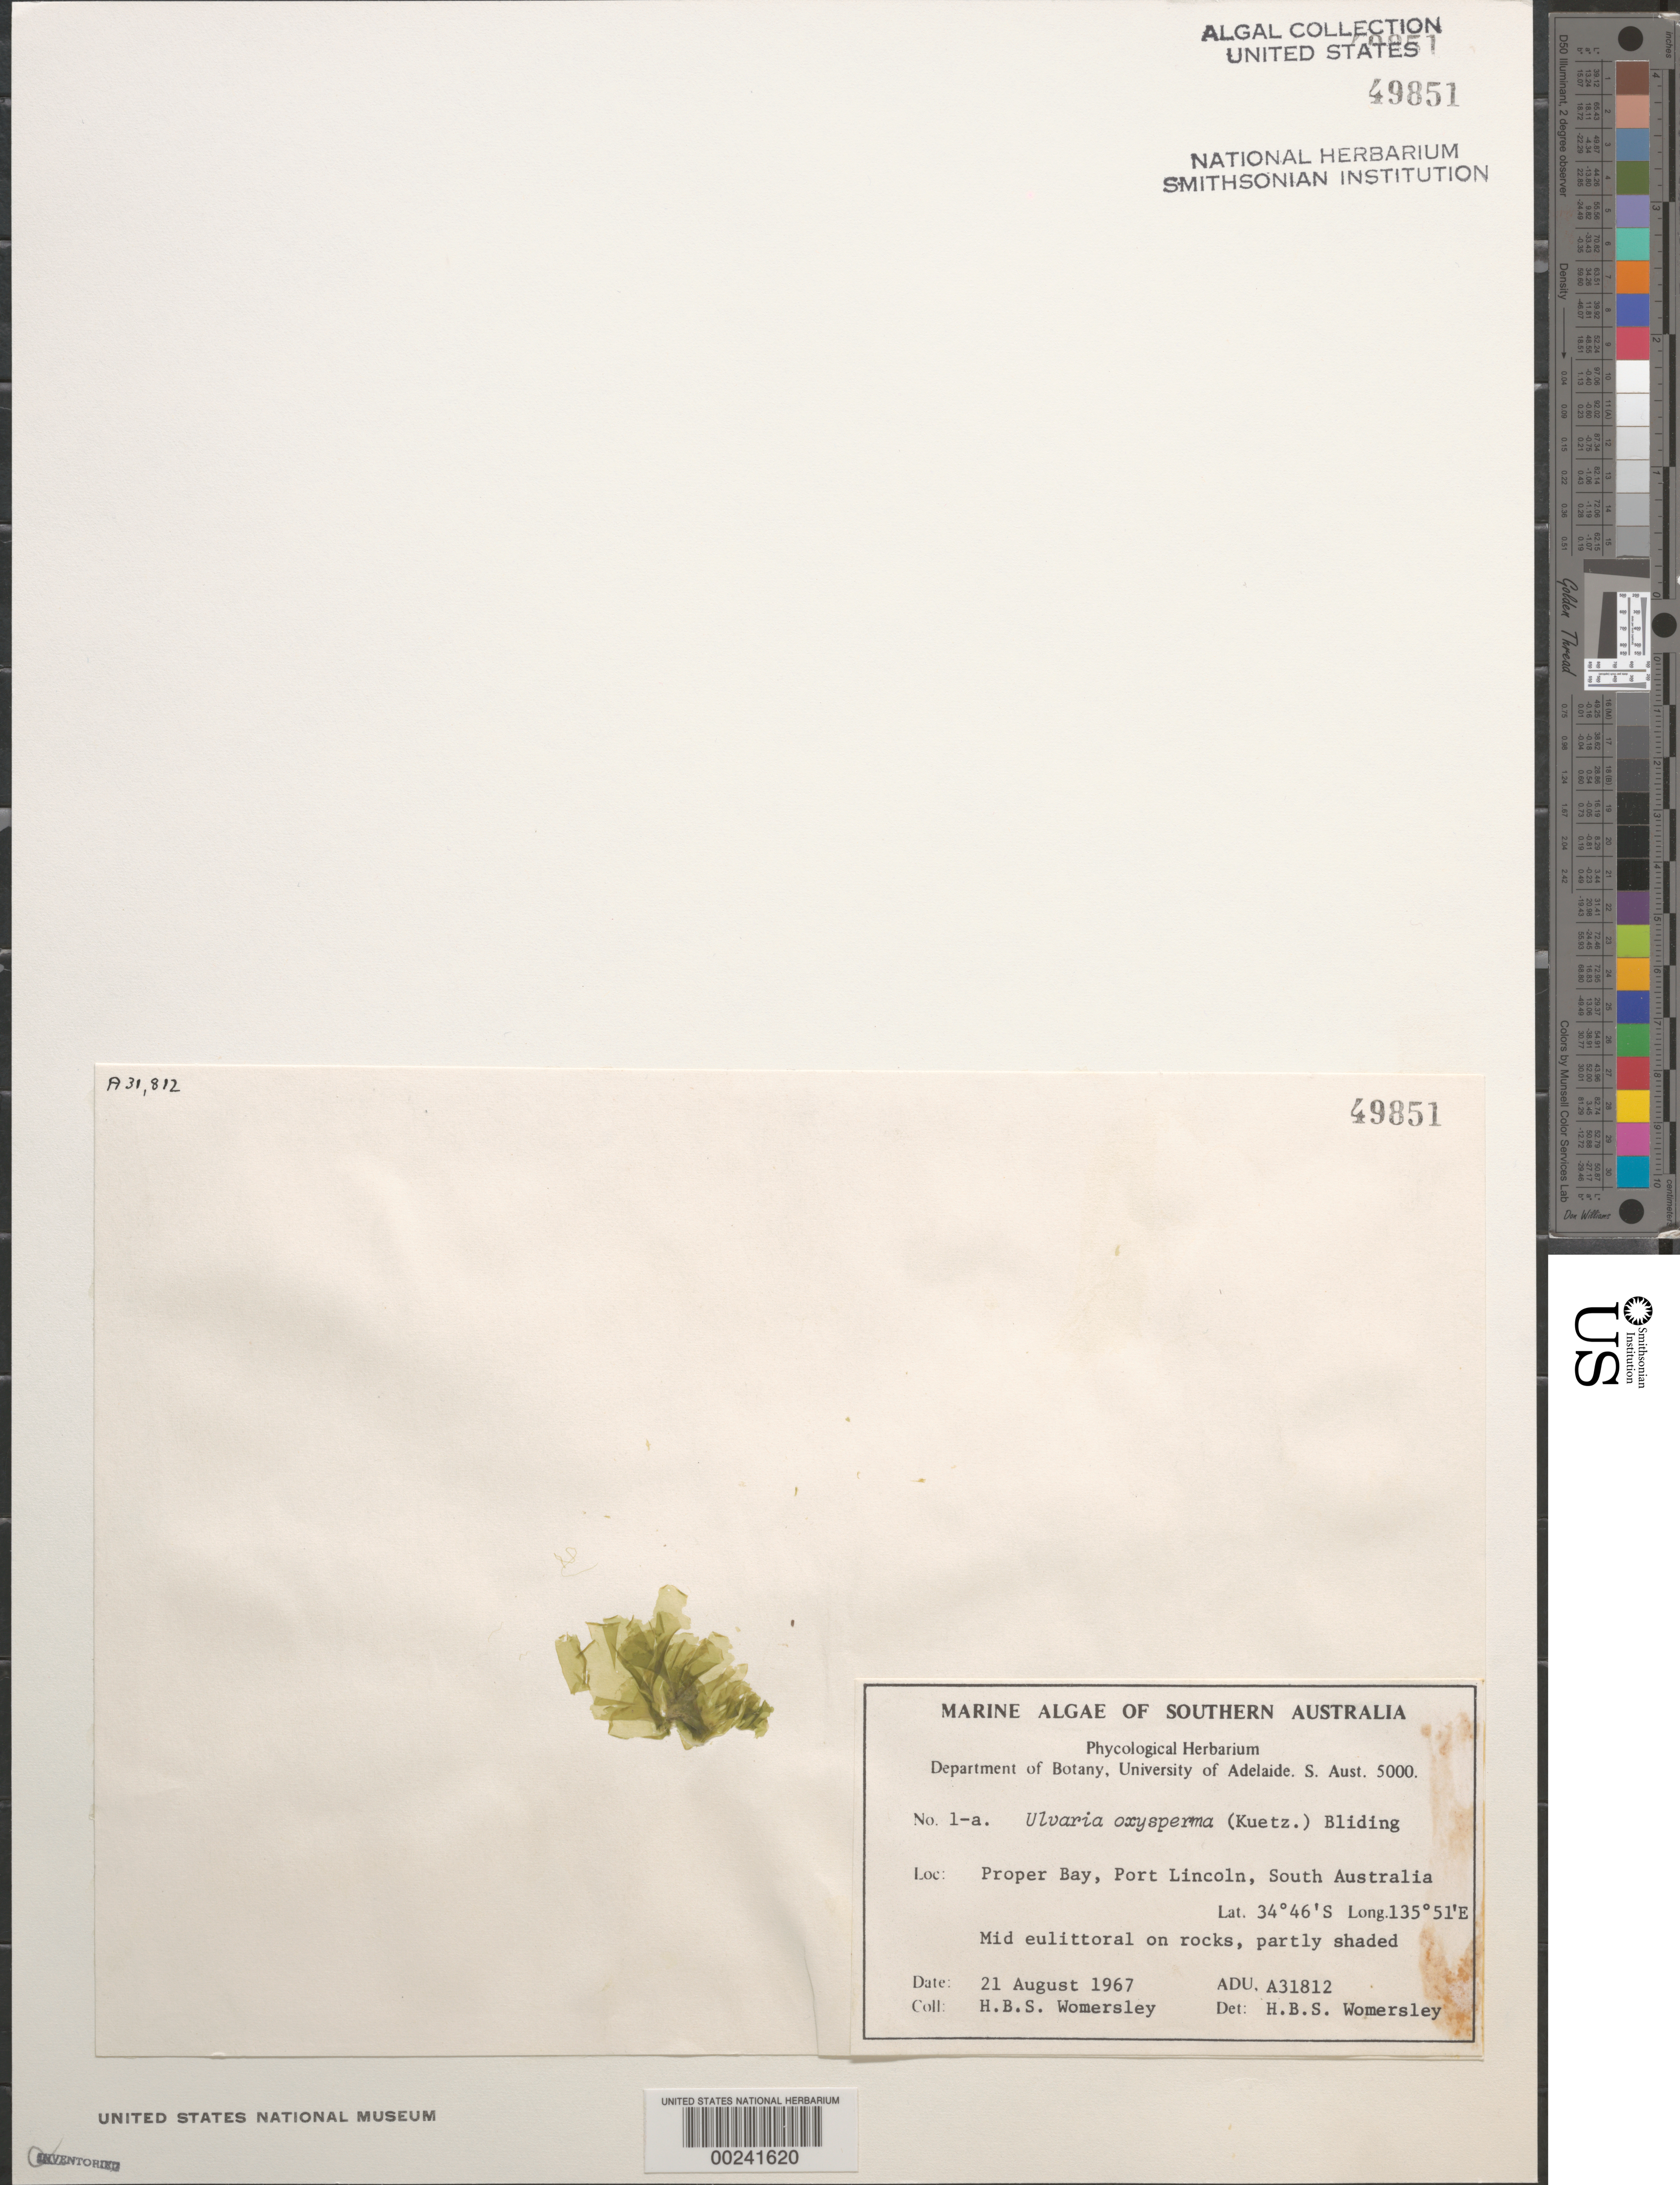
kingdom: Plantae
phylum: Chlorophyta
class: Ulvophyceae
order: Ulvales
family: Gayraliaceae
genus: Gayralia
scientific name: Gayralia oxysperma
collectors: H. B. S. Womersley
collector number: ADU A31812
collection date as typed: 21 Aug 1967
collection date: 1967-08-21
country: Australia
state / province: South Australia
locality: Proper bay, port lincoln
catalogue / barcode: US 49851